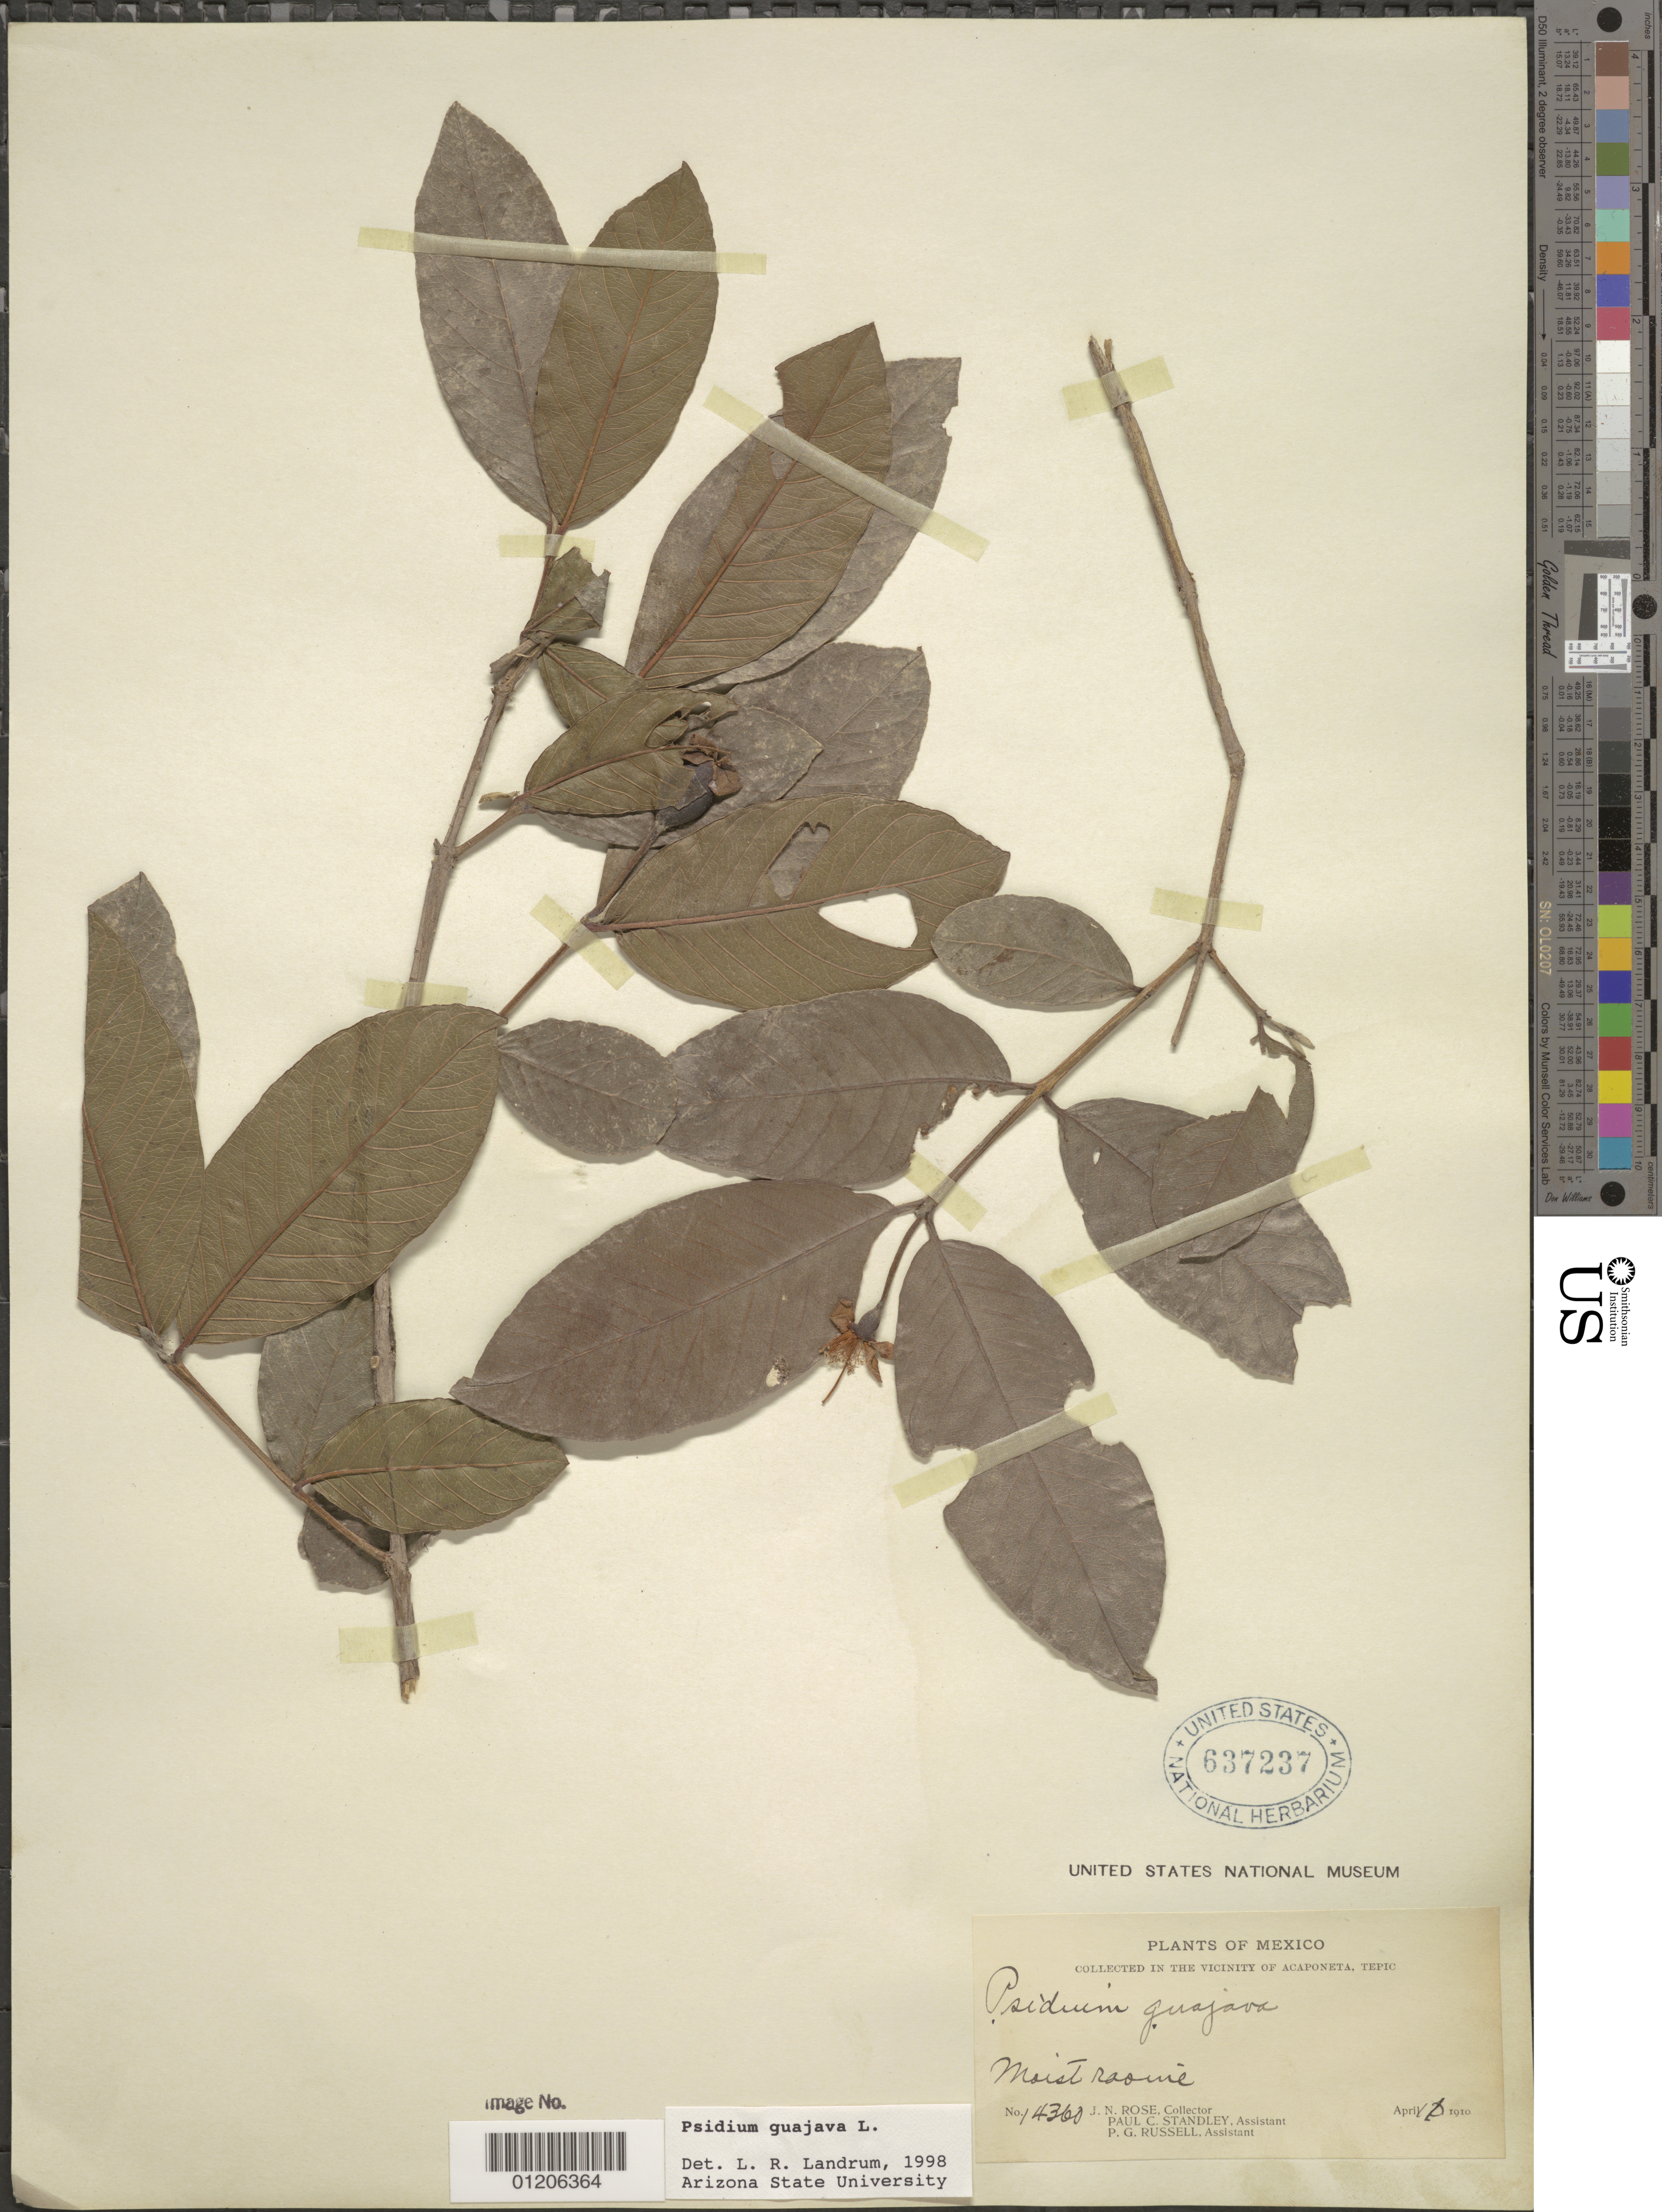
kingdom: Plantae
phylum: Tracheophyta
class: Magnoliopsida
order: Myrtales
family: Myrtaceae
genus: Psidium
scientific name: Psidium guajava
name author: L.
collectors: J. N. Rose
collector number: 14360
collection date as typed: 10 Apr 1910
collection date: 1910-04-10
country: Mexico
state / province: Nayarit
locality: vicinity of Acaponeta, Tepic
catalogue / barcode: US 637237